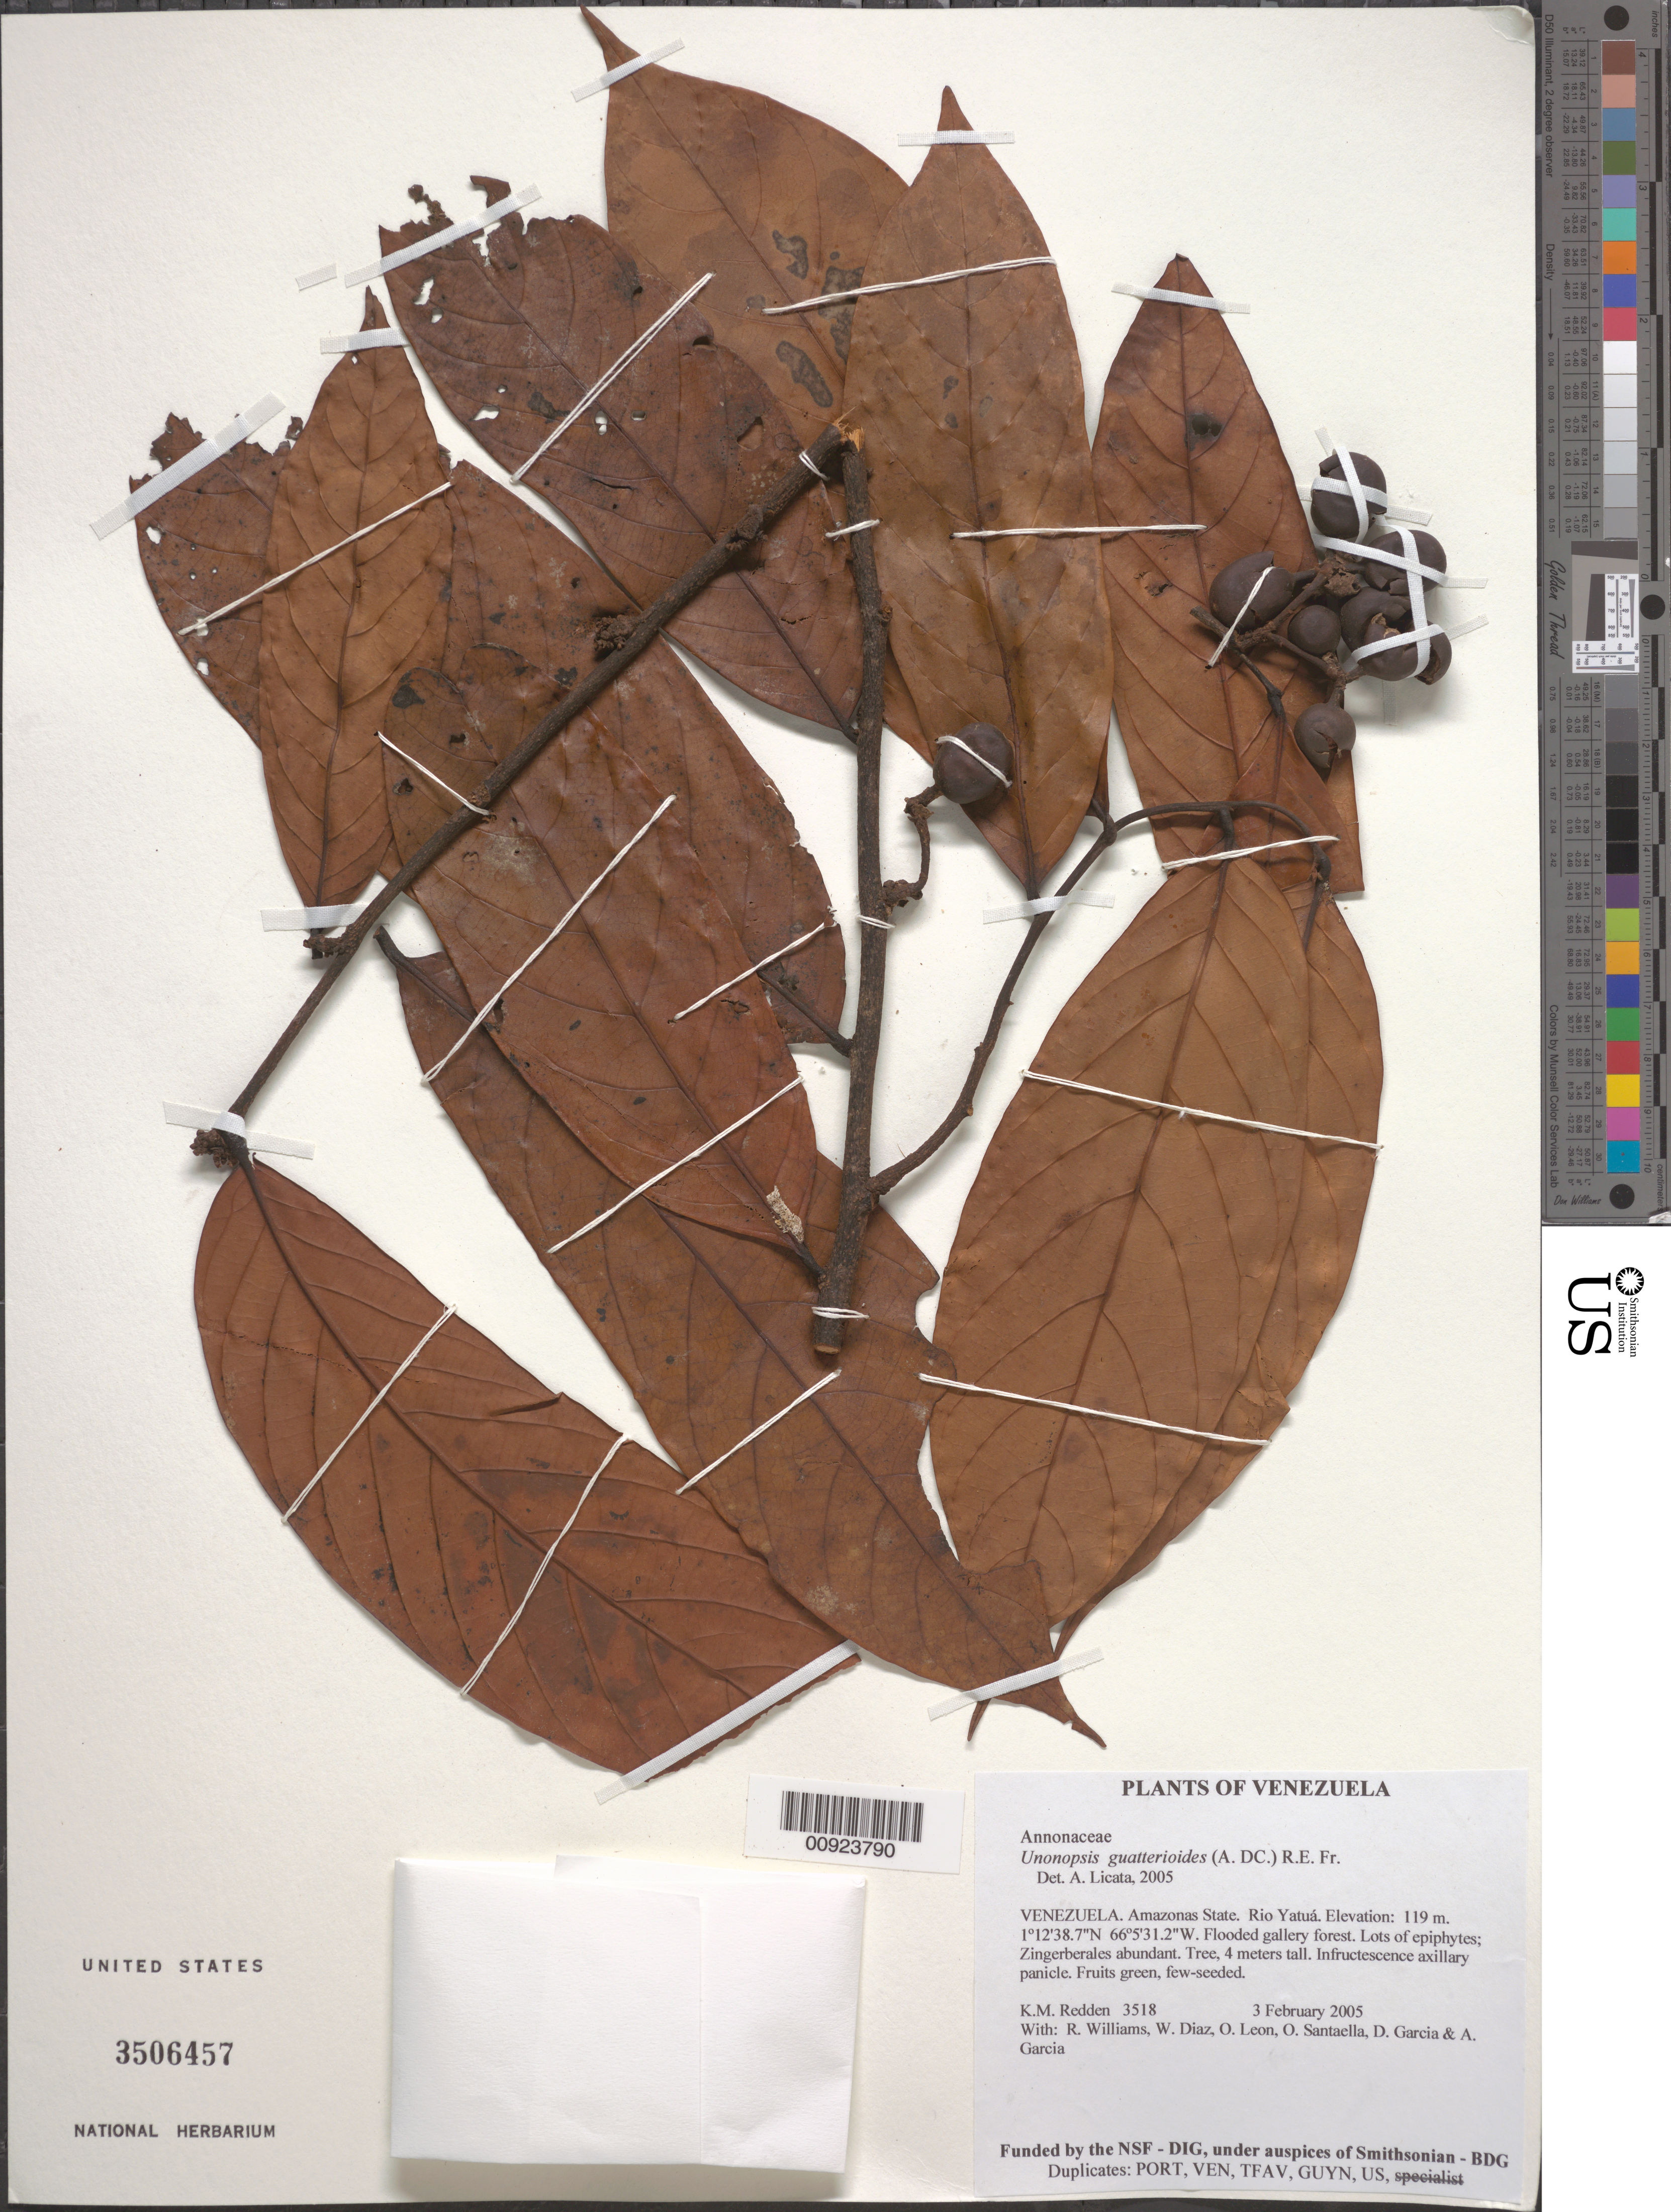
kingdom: Plantae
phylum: Tracheophyta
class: Magnoliopsida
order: Magnoliales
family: Annonaceae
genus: Unonopsis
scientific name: Unonopsis guatterioides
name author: (A. DC.) R.E. Fr.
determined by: Licata, A., (PORT), Univ. Nac. Exp. de los Llanos Ezequiel Zamora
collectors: K. M. Redden, R. Williams, W. Díaz P., O. León, O. Santaella, D. Garcia & A. Garcia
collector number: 3518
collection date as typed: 3 February 2005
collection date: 2005-02-03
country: Venezuela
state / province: Amazonas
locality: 15 - Rio Yatuá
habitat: Flooded gallery forest. Lots of epiphytes; Zingerberales abundant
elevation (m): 119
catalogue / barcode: US 3506457